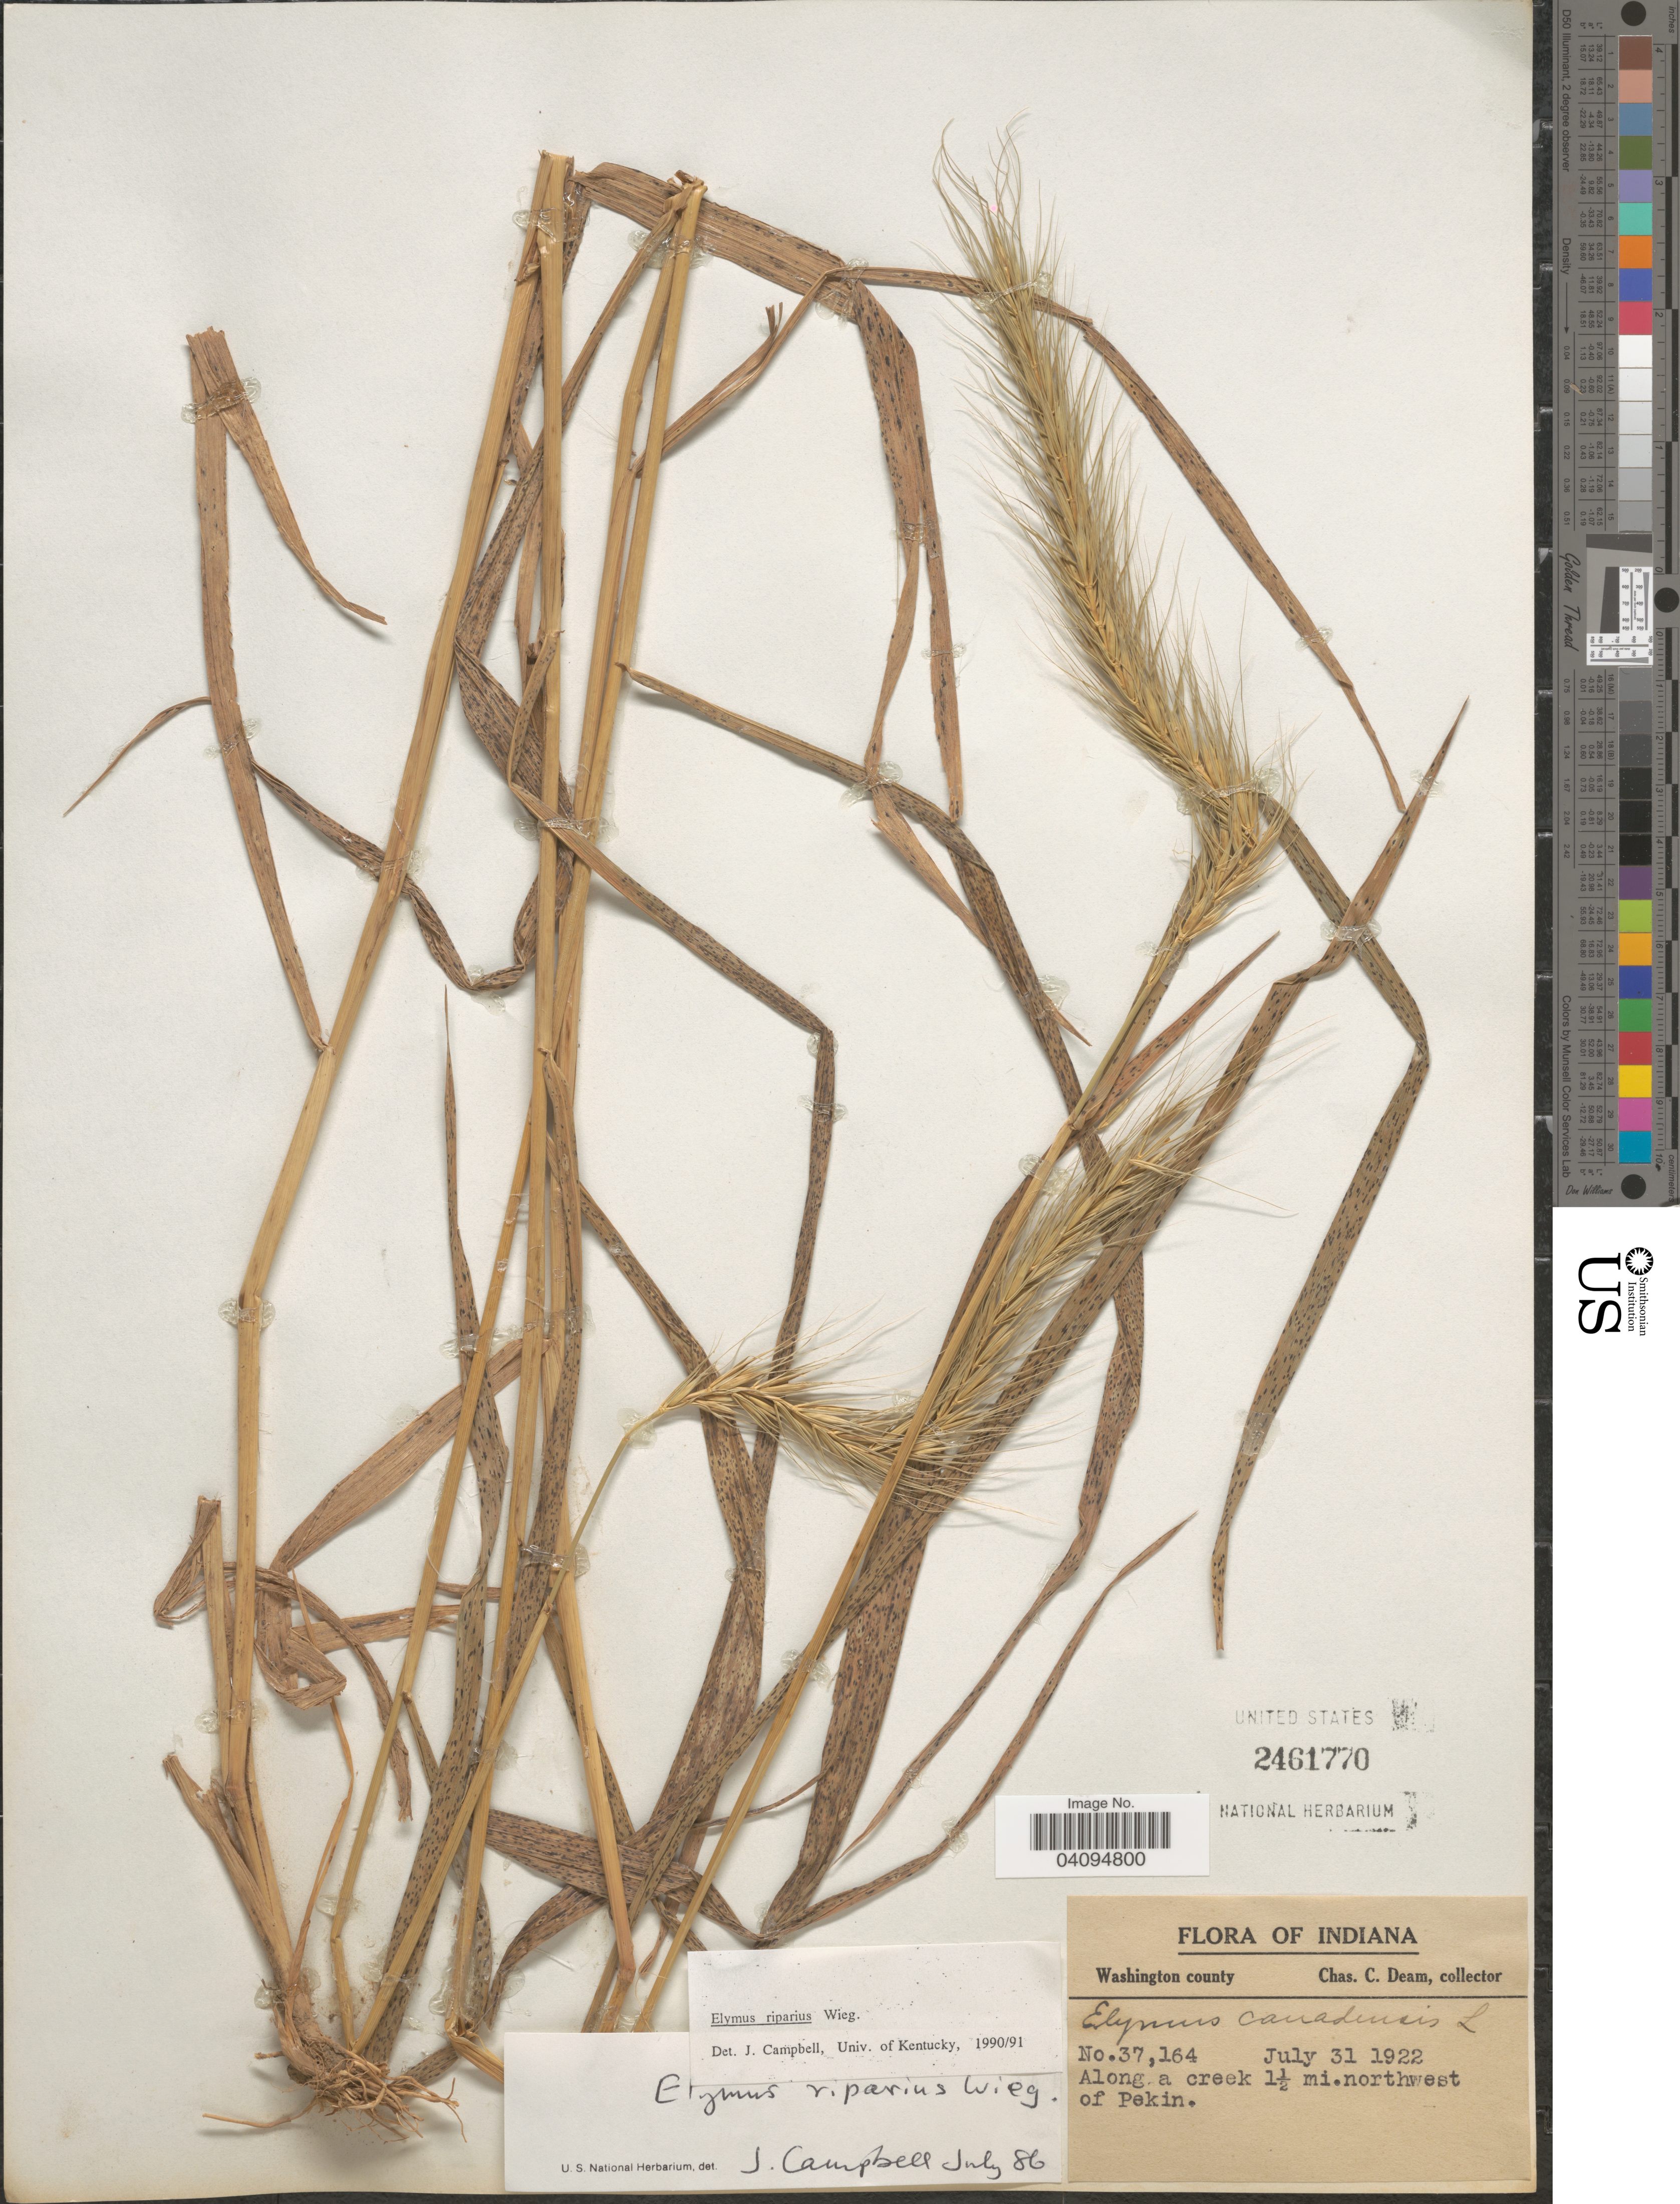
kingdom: Plantae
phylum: Tracheophyta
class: Liliopsida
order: Poales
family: Poaceae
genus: Elymus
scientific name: Elymus riparius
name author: Wiegand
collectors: C. C. Deam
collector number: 37164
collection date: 1922-07-31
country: United States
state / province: Indiana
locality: Washington county. Along a creek 1 ½ mi. northwest of Pekin.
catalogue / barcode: US 2461770